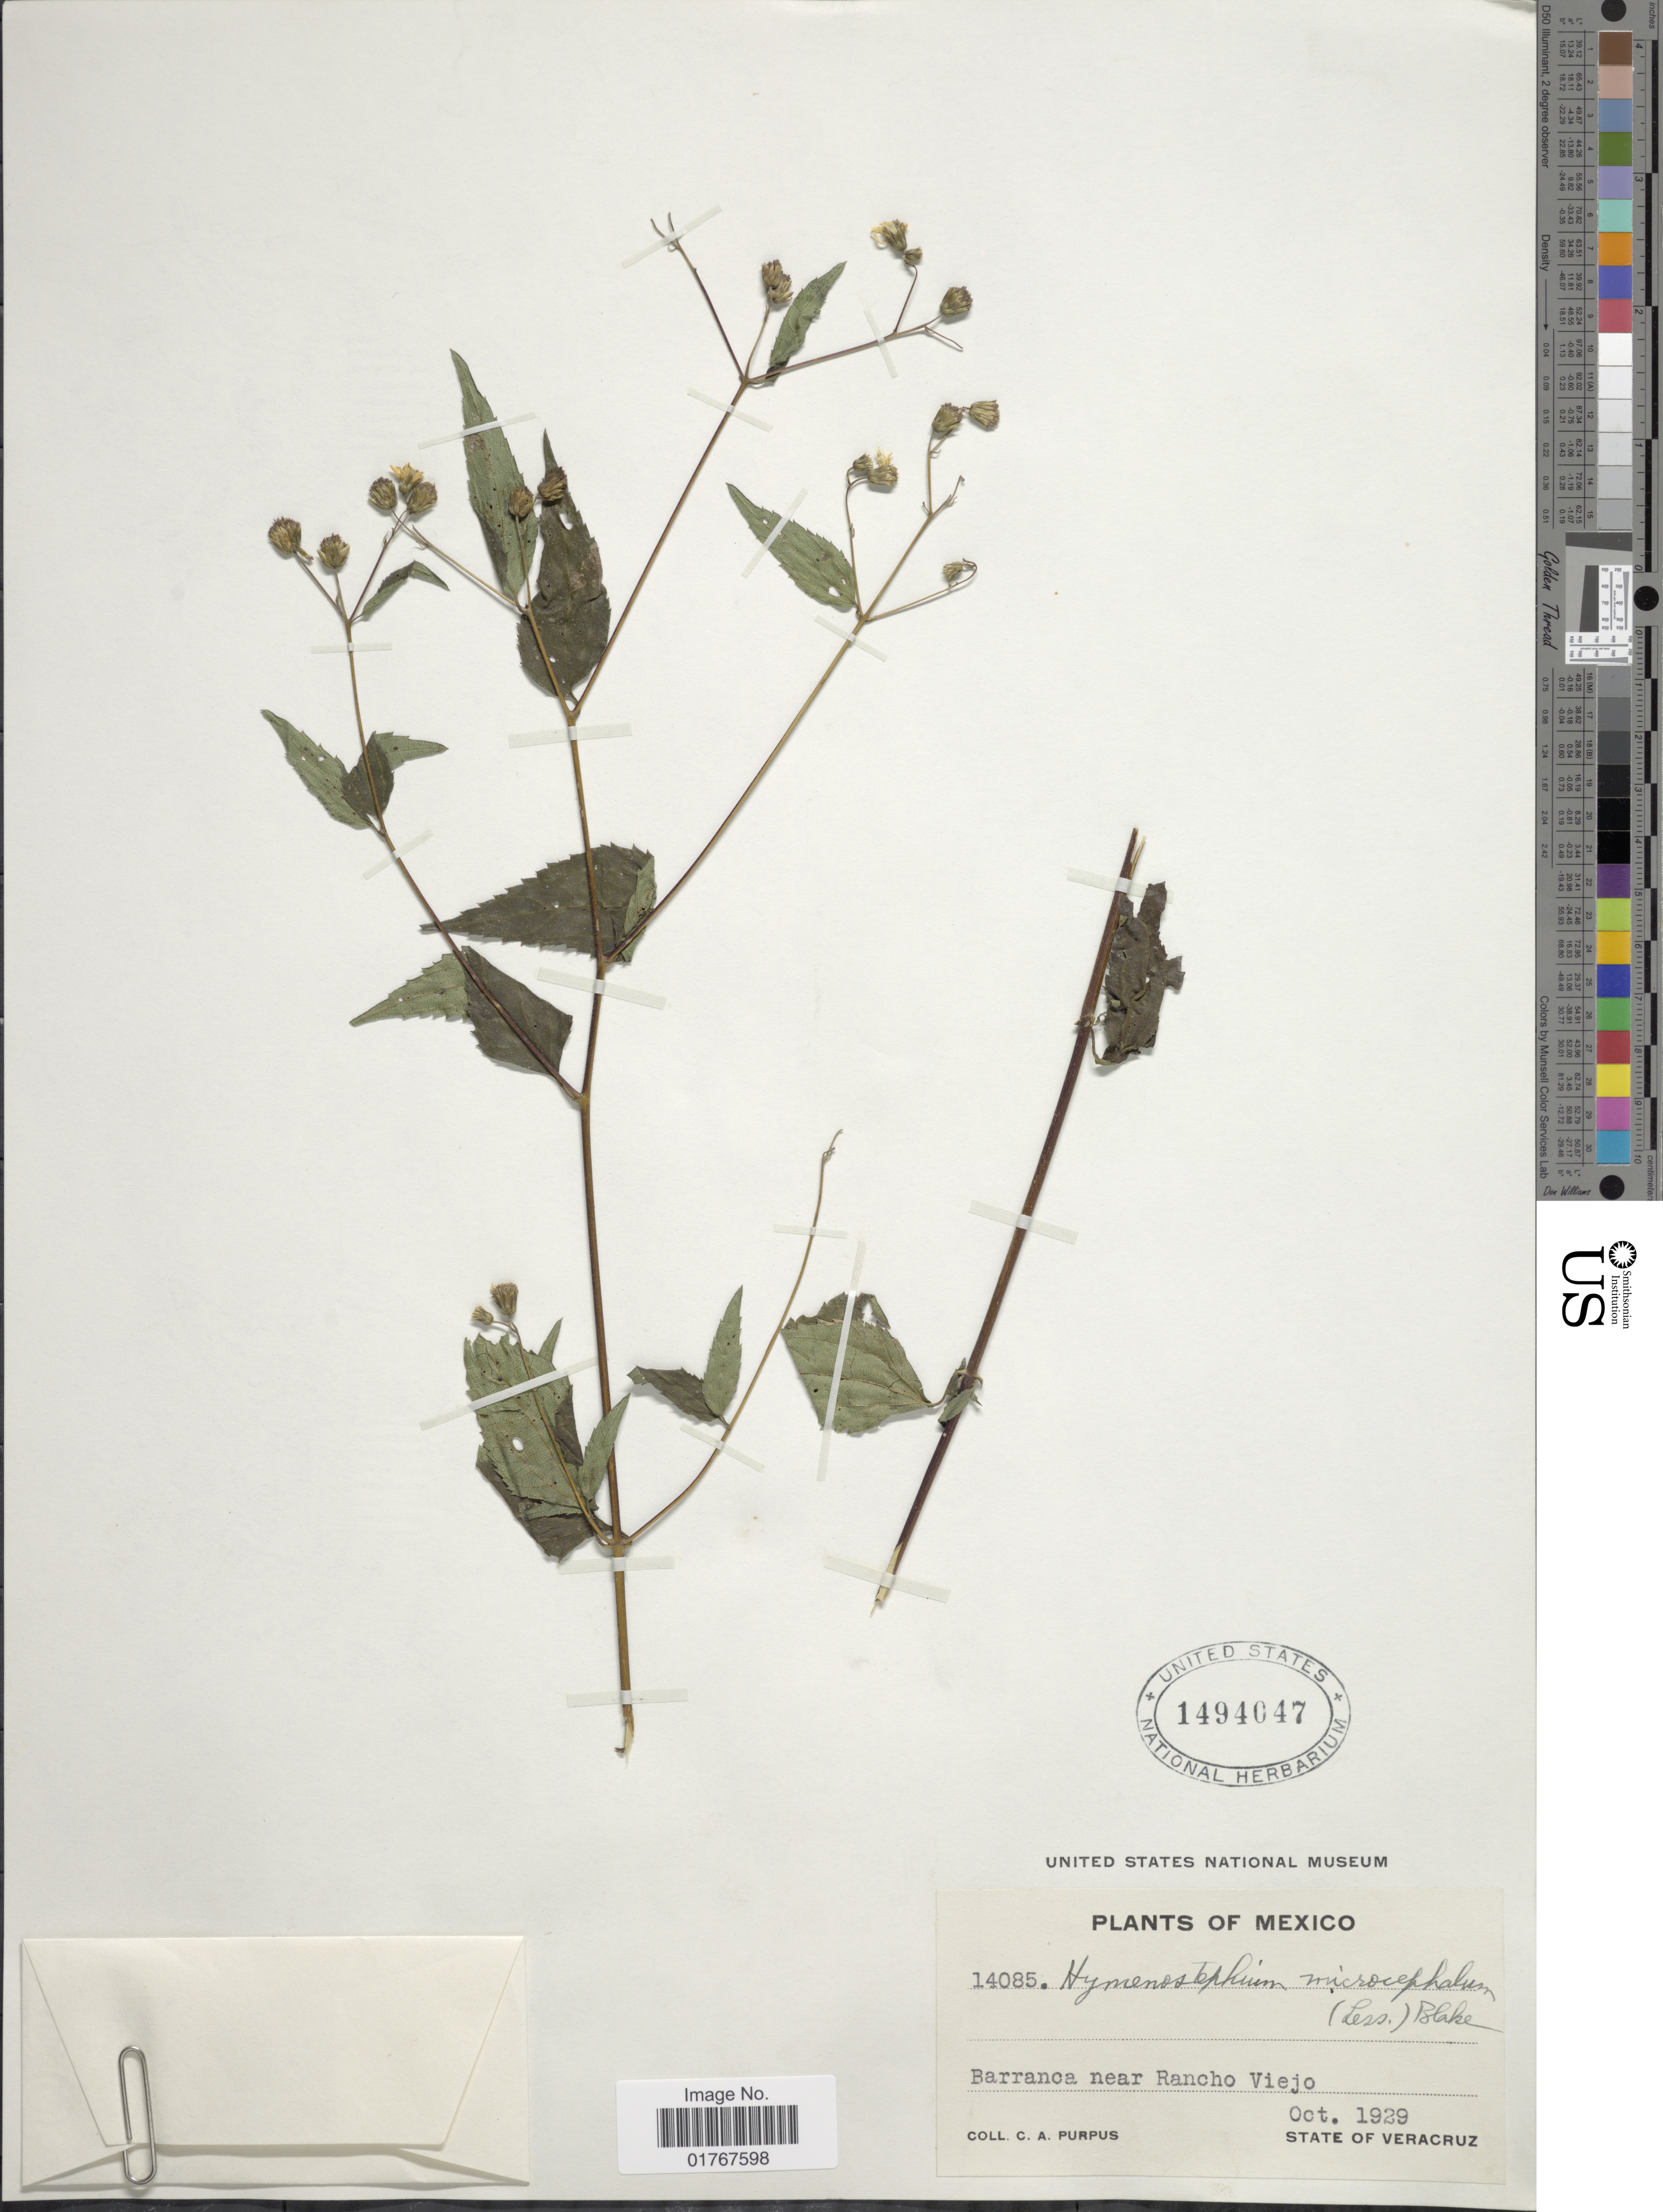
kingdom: Plantae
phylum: Tracheophyta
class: Magnoliopsida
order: Asterales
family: Asteraceae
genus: Viguiera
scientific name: Viguiera cordata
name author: (Hook. & Arn.) D'Arcy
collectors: C. A. Purpus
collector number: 14085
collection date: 1929-10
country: Mexico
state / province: Veracruz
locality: Barranca near Rancho Viejo, State of Veracruz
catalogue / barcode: US 1494047